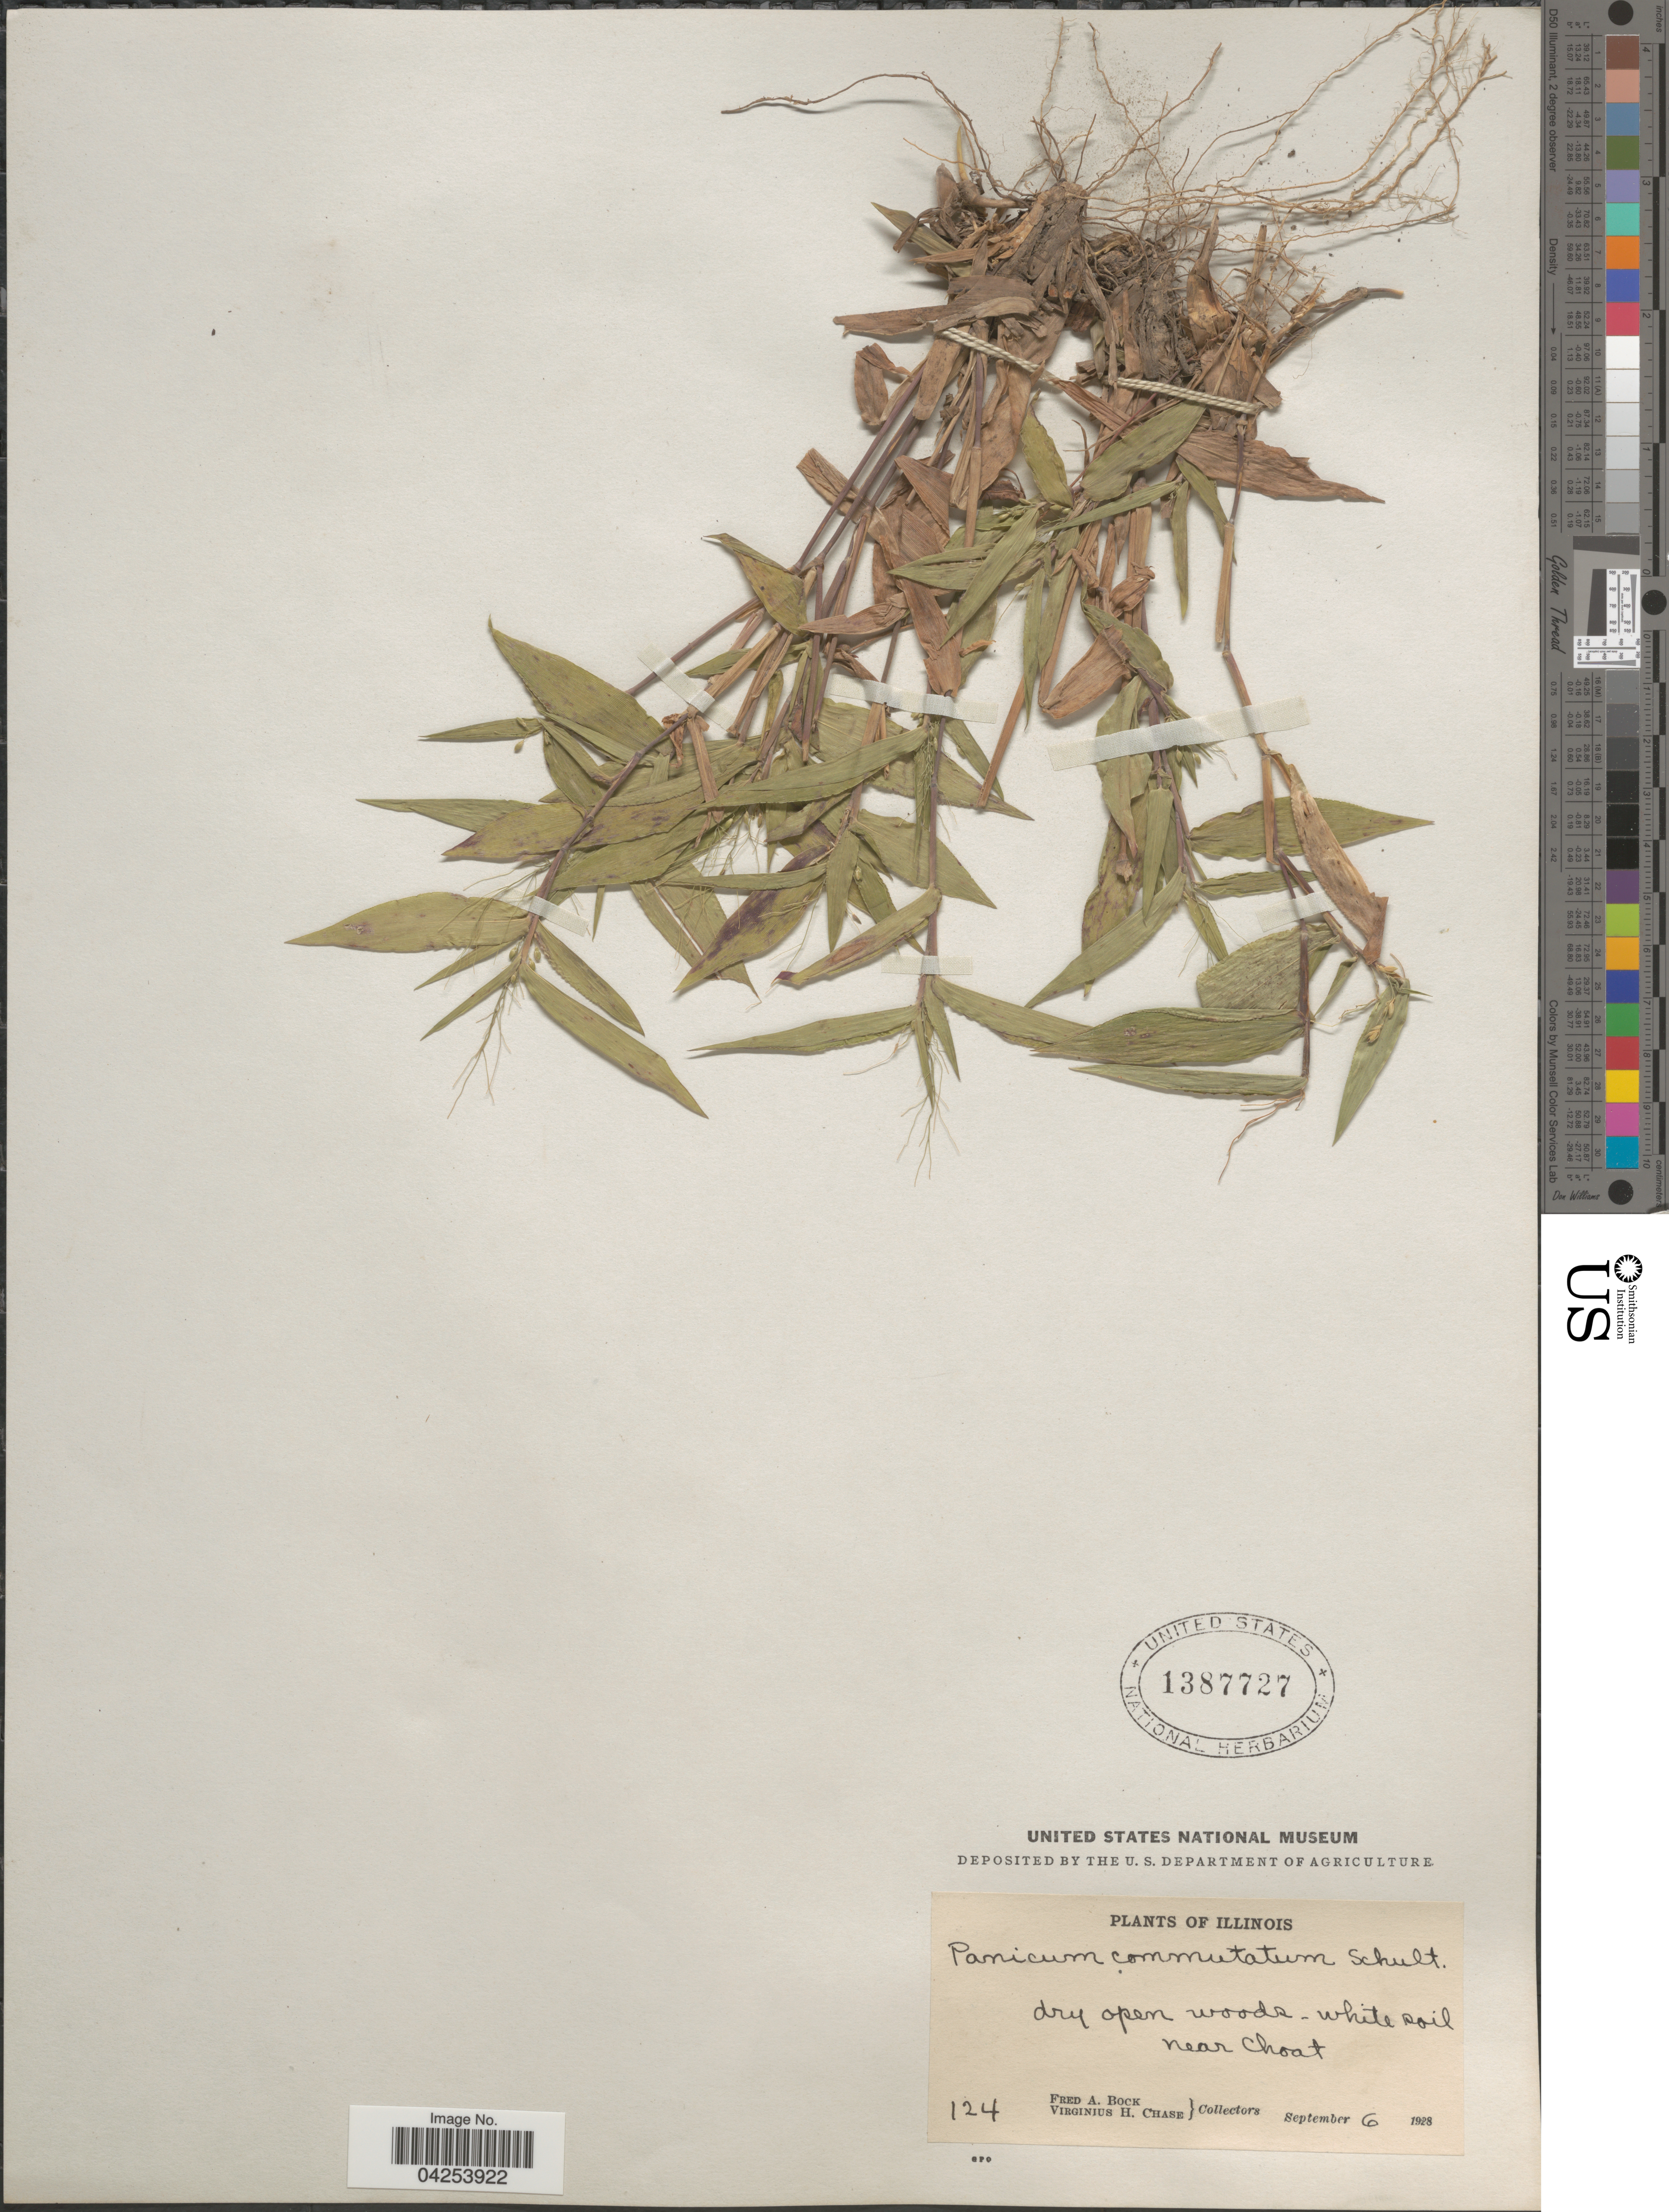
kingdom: Plantae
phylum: Tracheophyta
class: Liliopsida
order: Poales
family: Poaceae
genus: Dichanthelium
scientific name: Dichanthelium commutatum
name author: (Schult.) Gould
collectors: F. Bock & V. H. Chase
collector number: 124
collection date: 1928-09-06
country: United States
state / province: Illinois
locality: Dry open woods, white soil near Choat.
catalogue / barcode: US 1387727